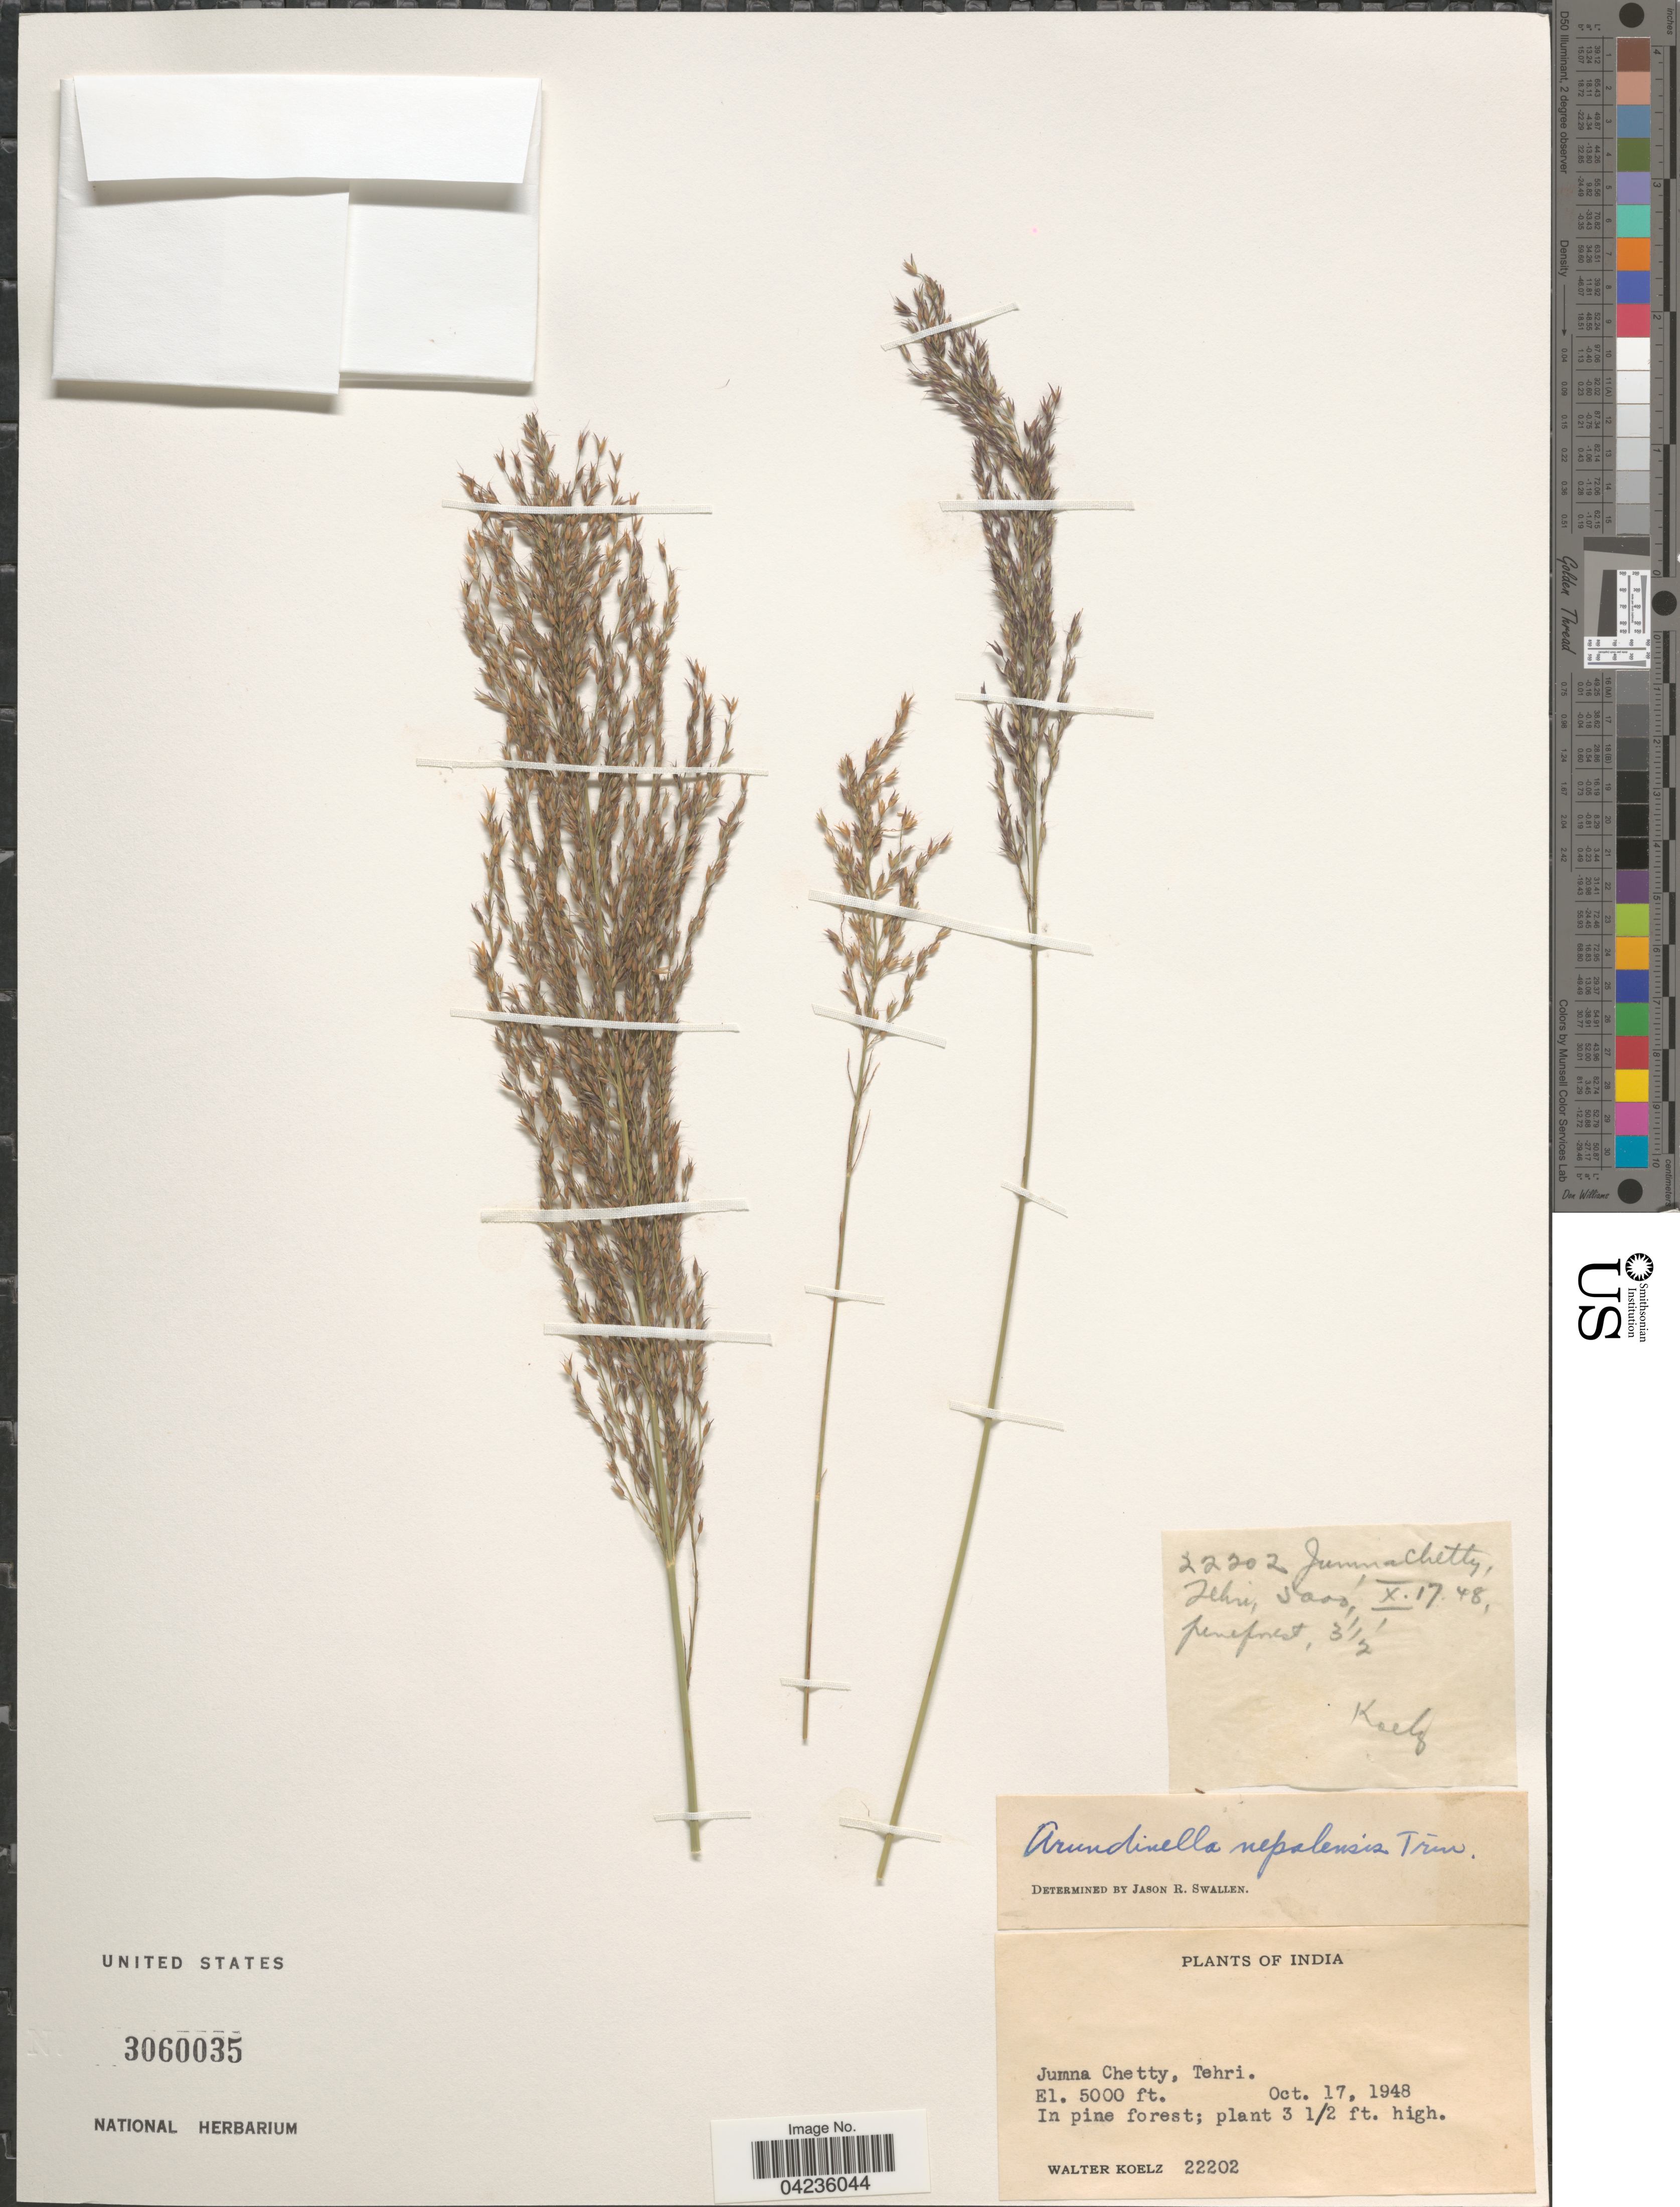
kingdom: Plantae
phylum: Tracheophyta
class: Liliopsida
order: Poales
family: Poaceae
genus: Arundinella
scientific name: Arundinella nepalensis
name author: Trin.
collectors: W. N. Koelz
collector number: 22202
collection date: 1948-10-17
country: India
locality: Jumna Chetty, Tehri.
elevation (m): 1524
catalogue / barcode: US 3060035